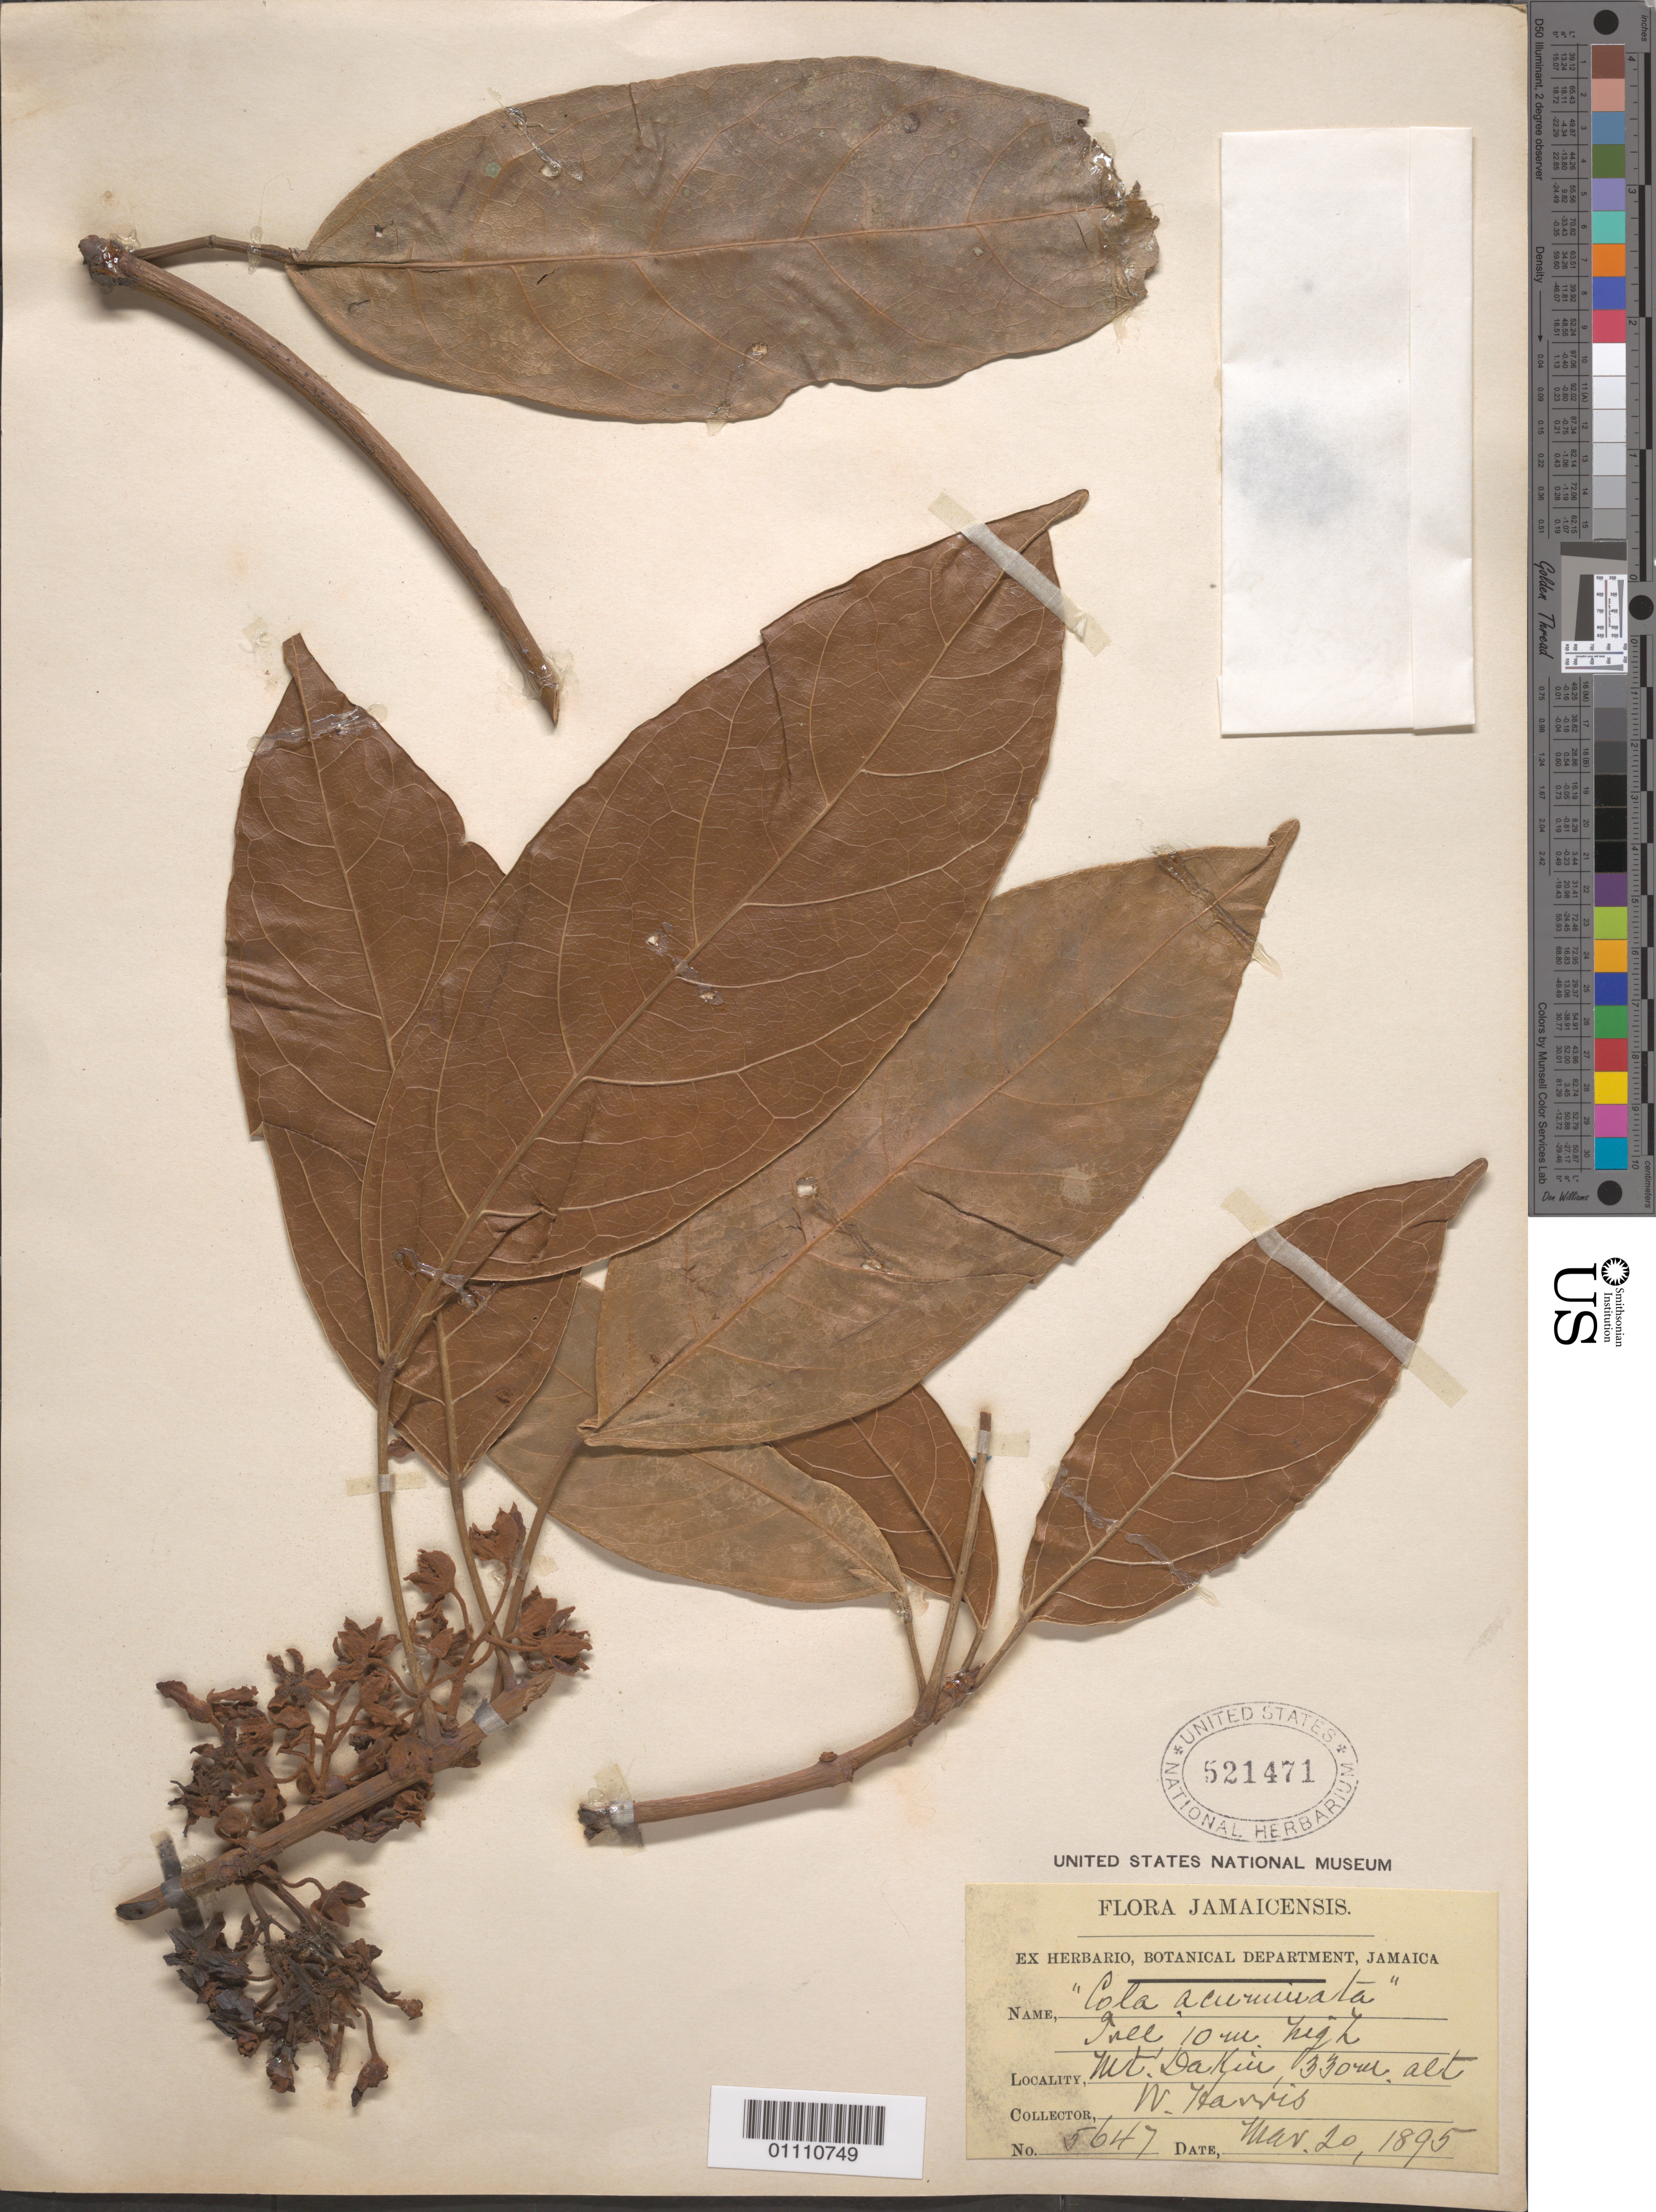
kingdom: Plantae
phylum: Tracheophyta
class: Magnoliopsida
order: Malvales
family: Malvaceae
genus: Cola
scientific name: Cola acuminata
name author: (P. Beauv.) Schott & Endl.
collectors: W. Harris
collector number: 5647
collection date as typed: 20 Mar 1895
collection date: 1895-03-20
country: Jamaica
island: Jamaica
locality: Mt Dakin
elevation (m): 330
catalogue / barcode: US 521471